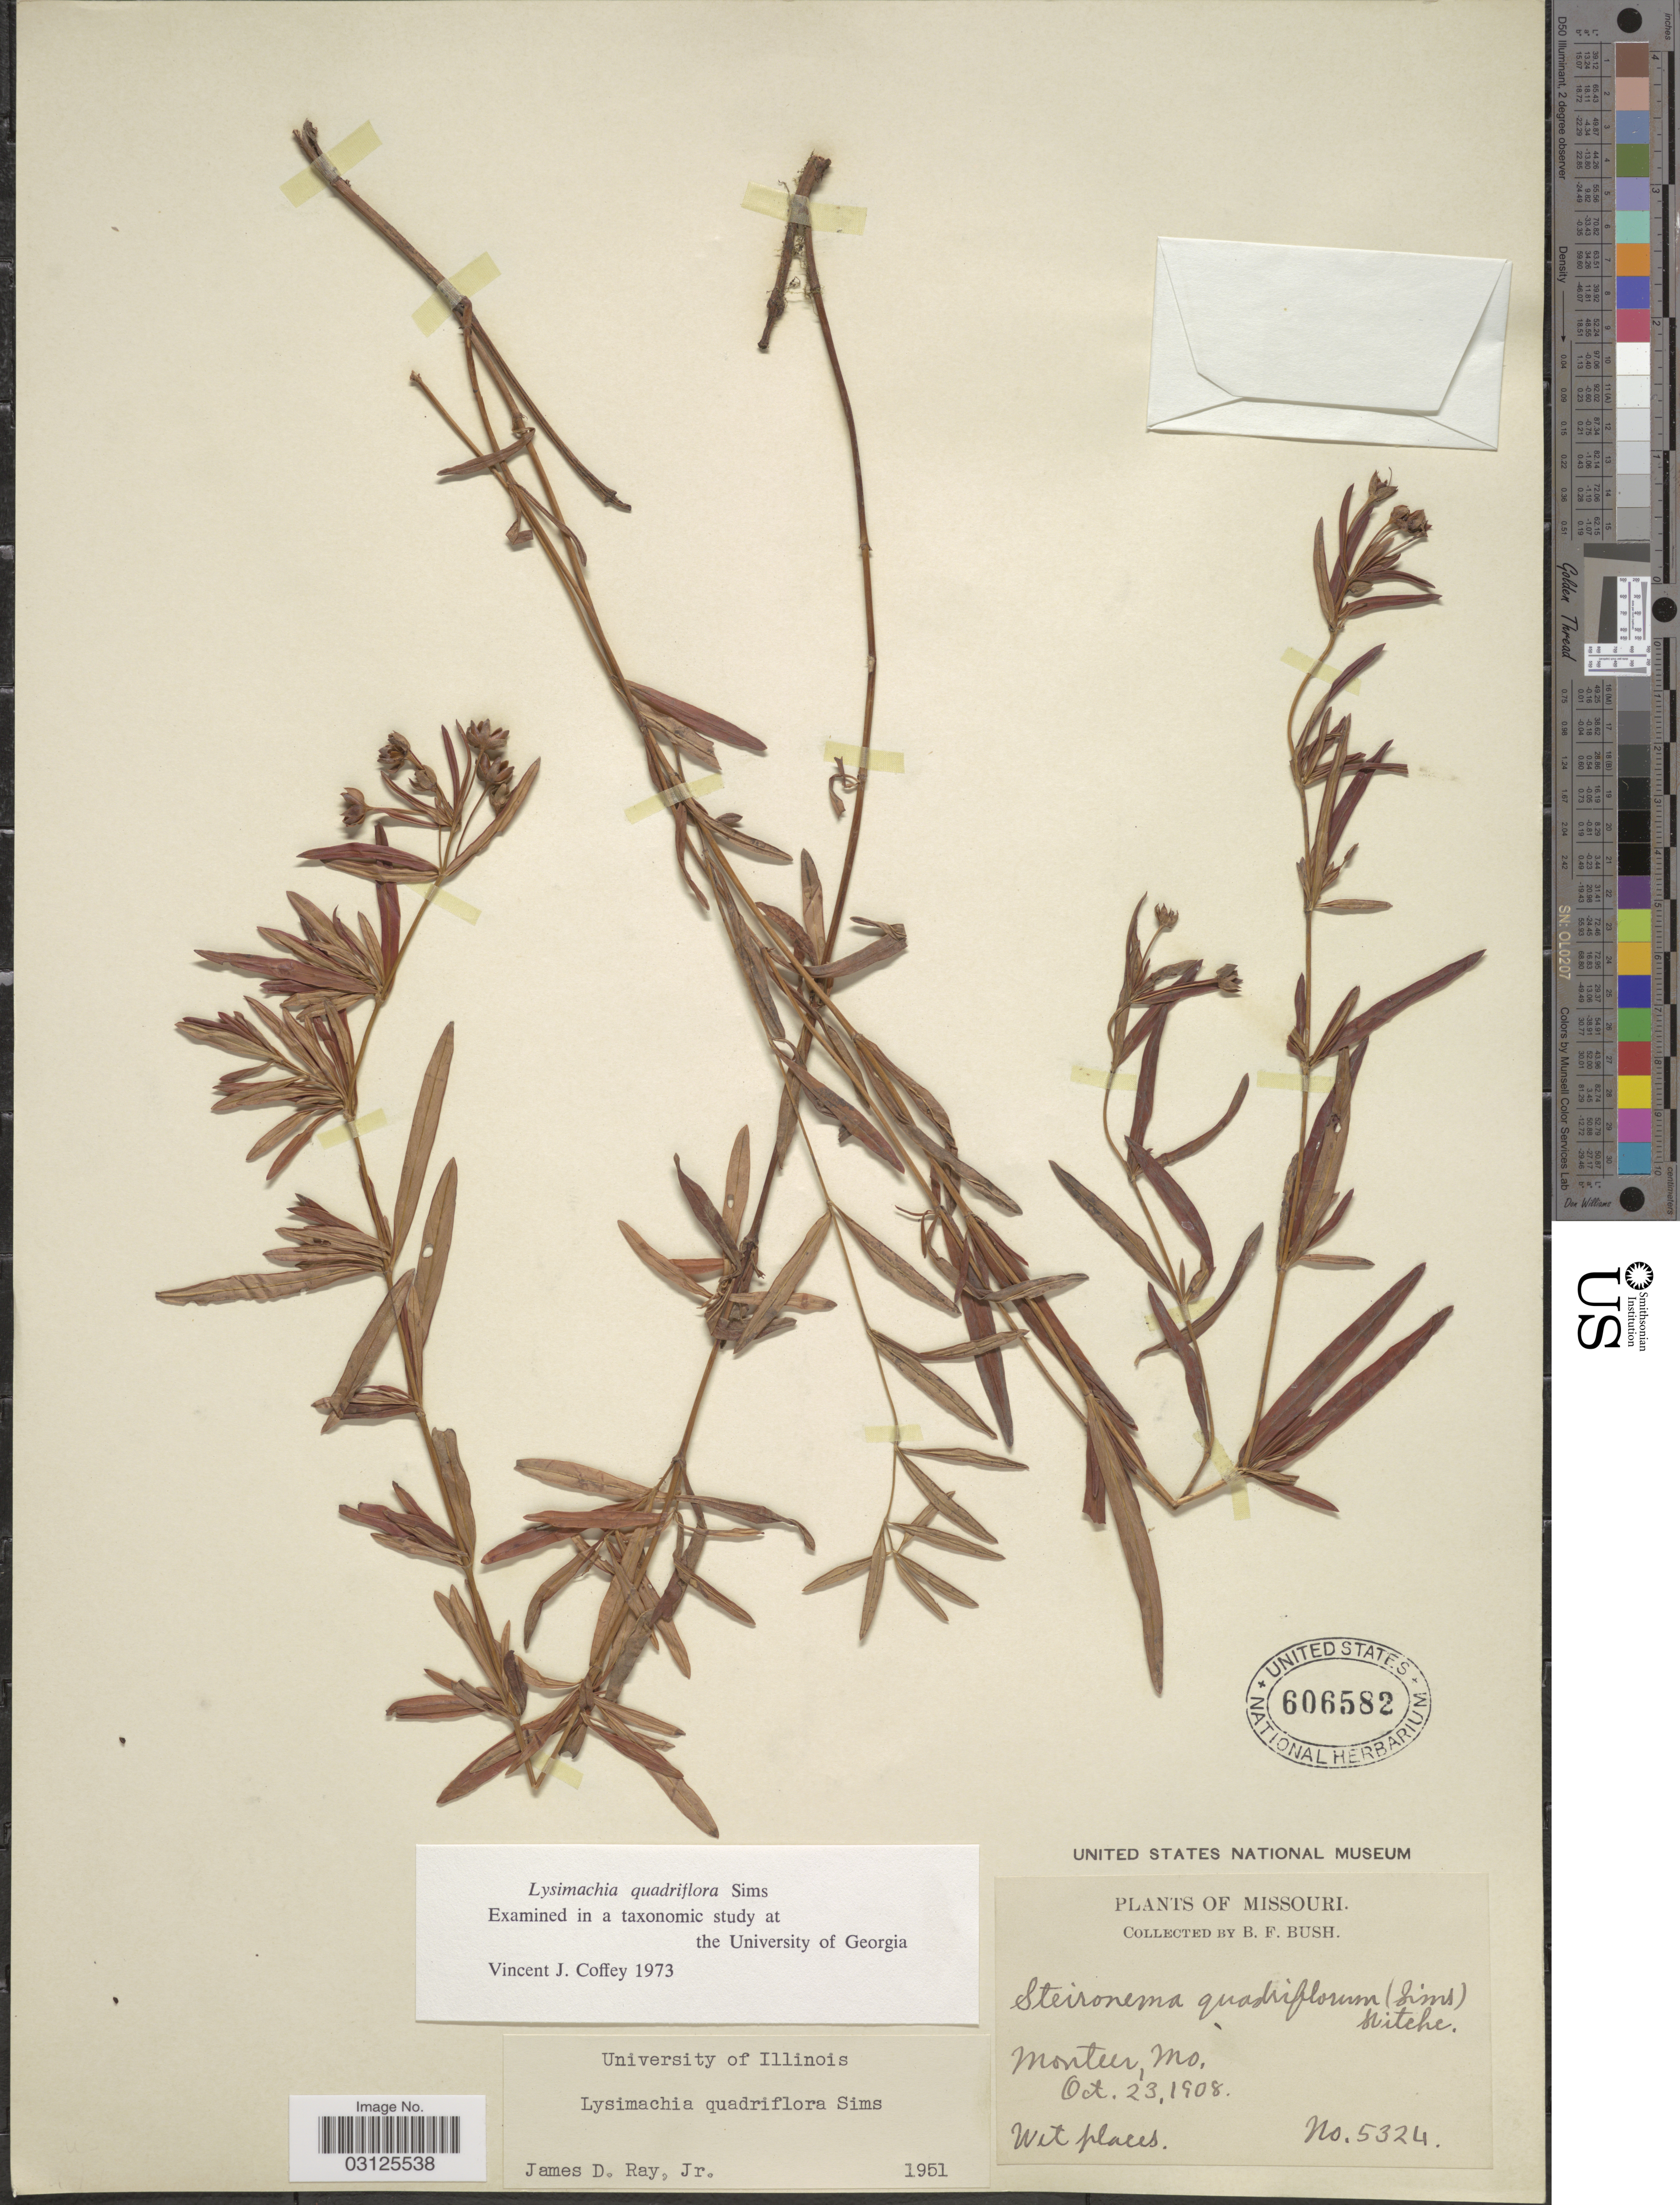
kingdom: Plantae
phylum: Tracheophyta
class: Magnoliopsida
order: Ericales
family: Primulaceae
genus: Lysimachia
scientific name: Lysimachia quadriflora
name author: Sims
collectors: B. F. Bush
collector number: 5324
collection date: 1908-10-23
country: United States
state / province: Missouri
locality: Monteer, Mo.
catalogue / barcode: US 606582